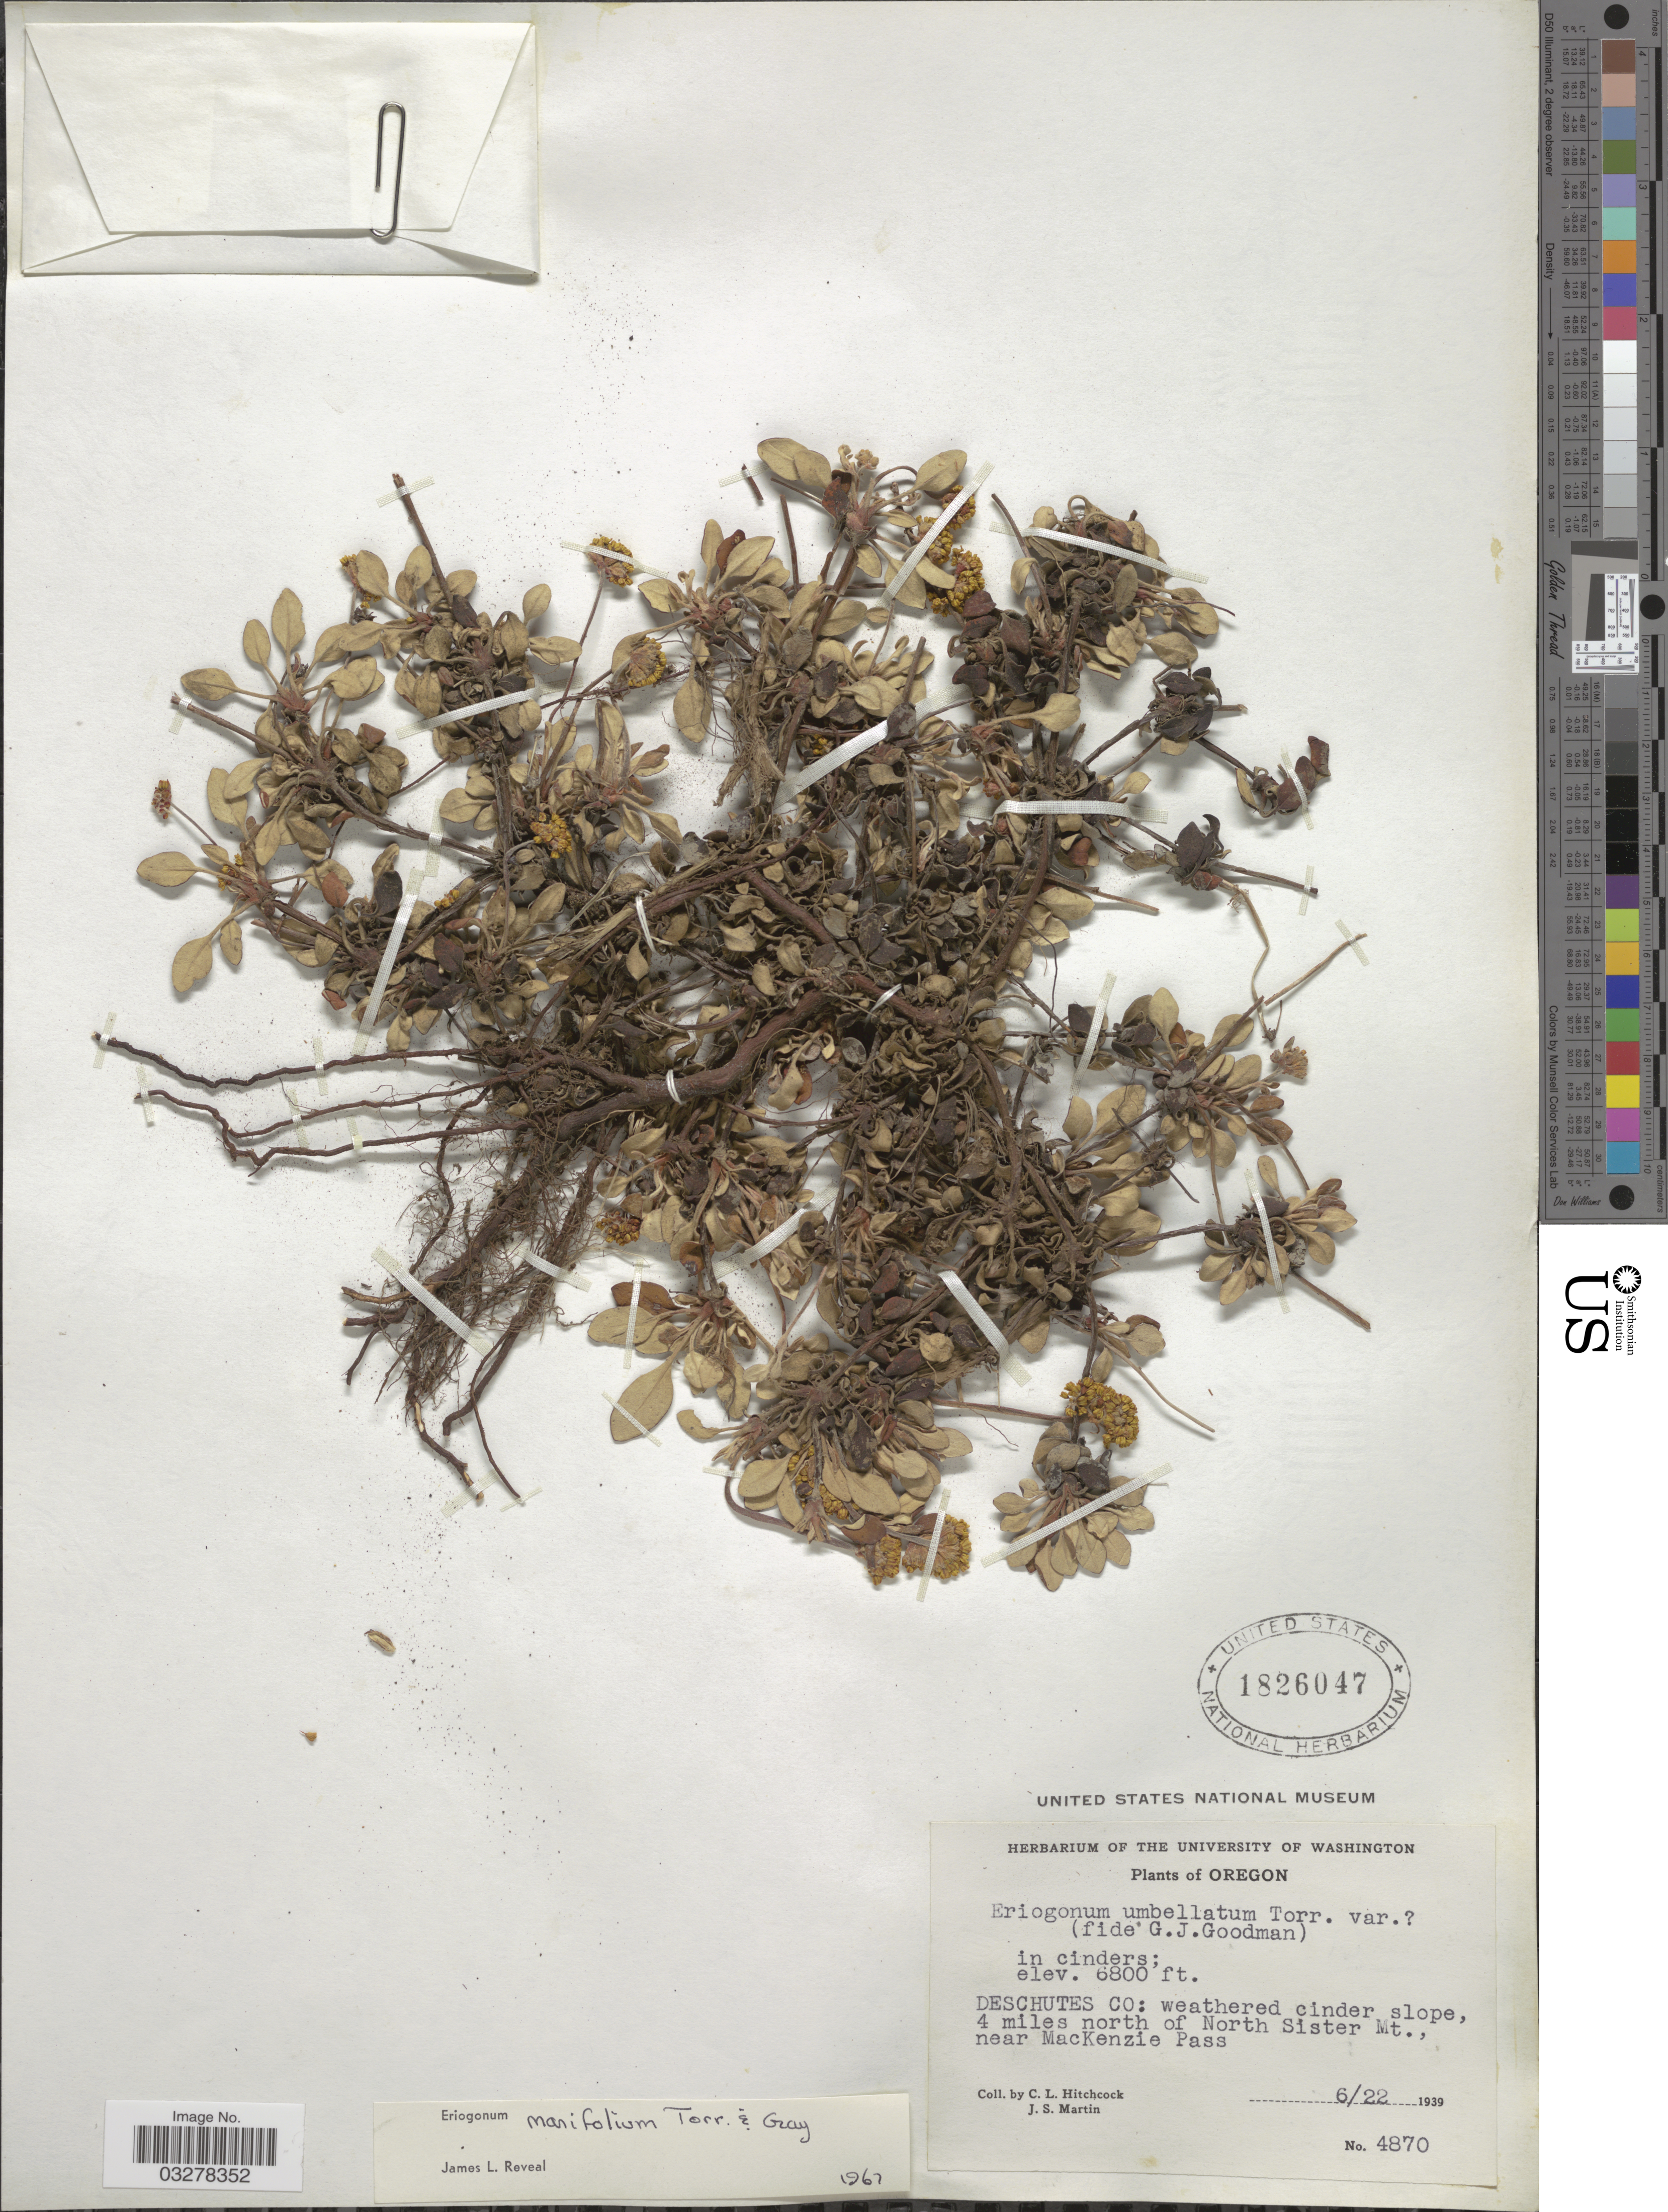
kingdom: Plantae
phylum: Tracheophyta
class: Magnoliopsida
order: Caryophyllales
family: Polygonaceae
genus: Eriogonum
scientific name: Eriogonum marifolium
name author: Torr. & A. Gray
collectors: C. L. Hitchcock & J. S. Martin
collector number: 4870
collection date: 1939-06-22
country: United States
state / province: Oregon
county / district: Deschutes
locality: Deschutes Co: weathered cinder slope, 4 miles north of North Sister Mt., near MacKenzie Pass.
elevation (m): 2073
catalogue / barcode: US 1826047